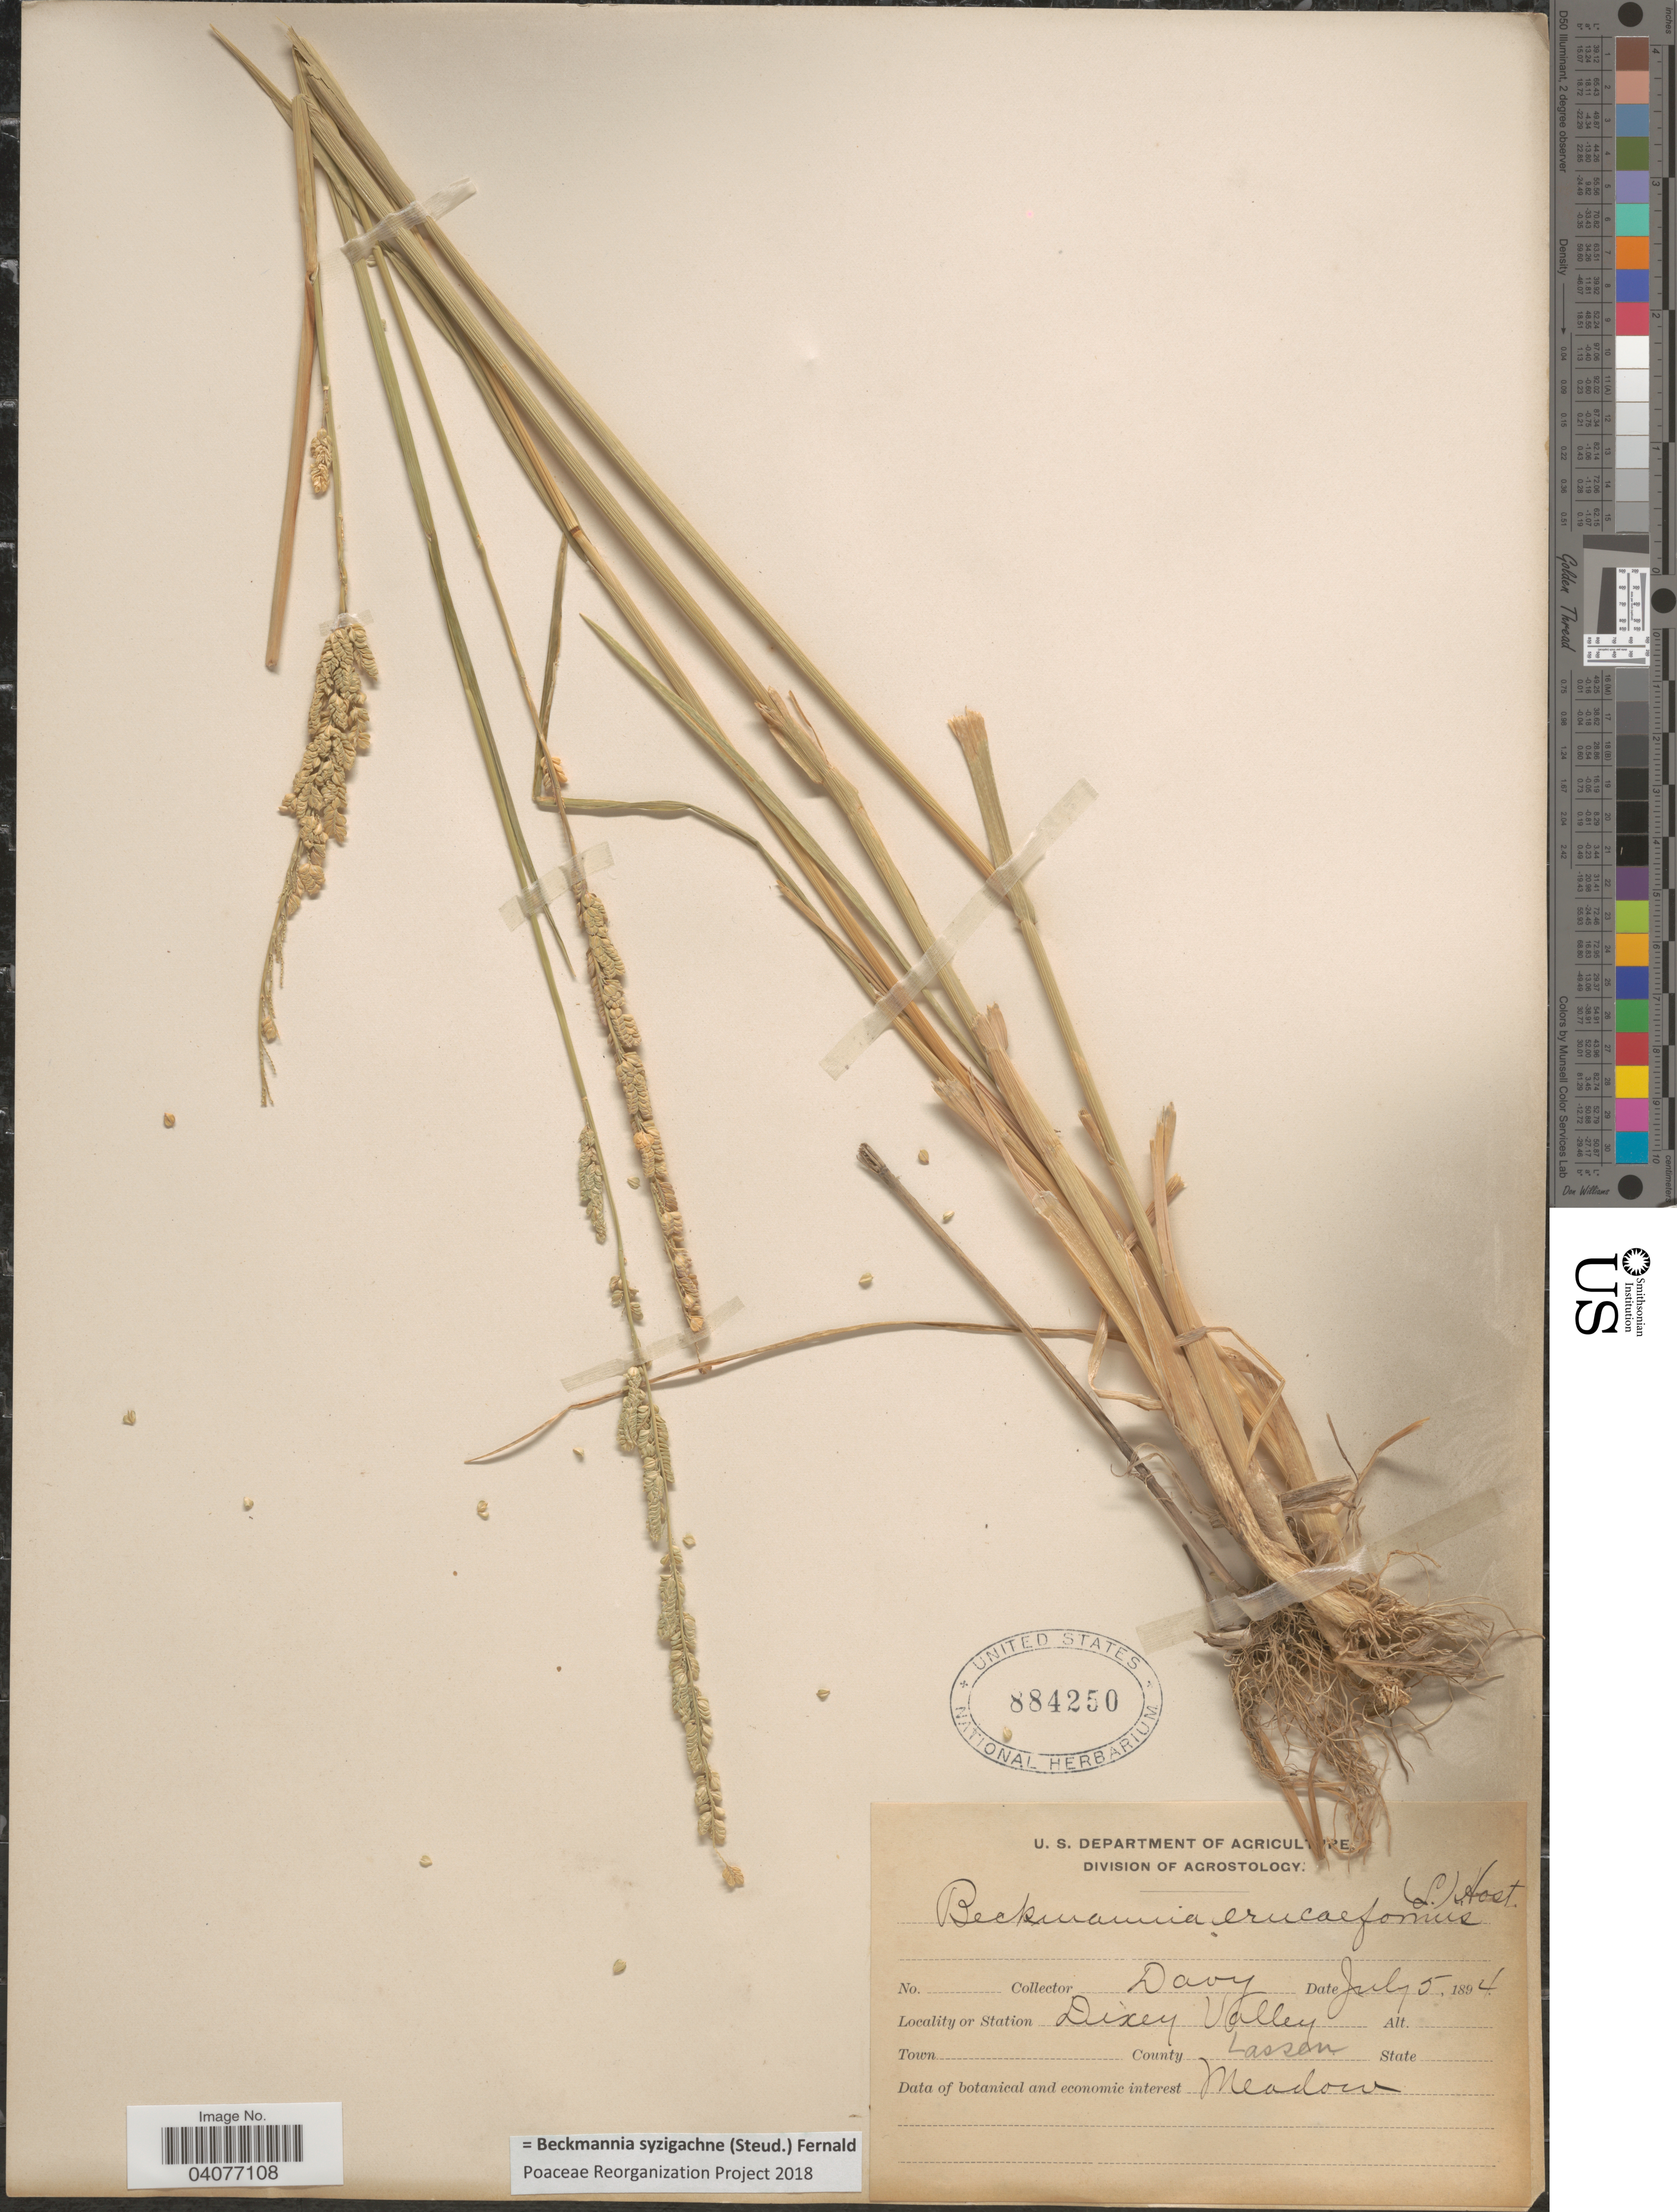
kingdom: Plantae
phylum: Tracheophyta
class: Liliopsida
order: Poales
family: Poaceae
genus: Beckmannia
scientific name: Beckmannia syzigachne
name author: (Steud.) Fernald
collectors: Davy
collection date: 1894-07-05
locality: Dixey Valley. County Lassen.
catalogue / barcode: US 884250